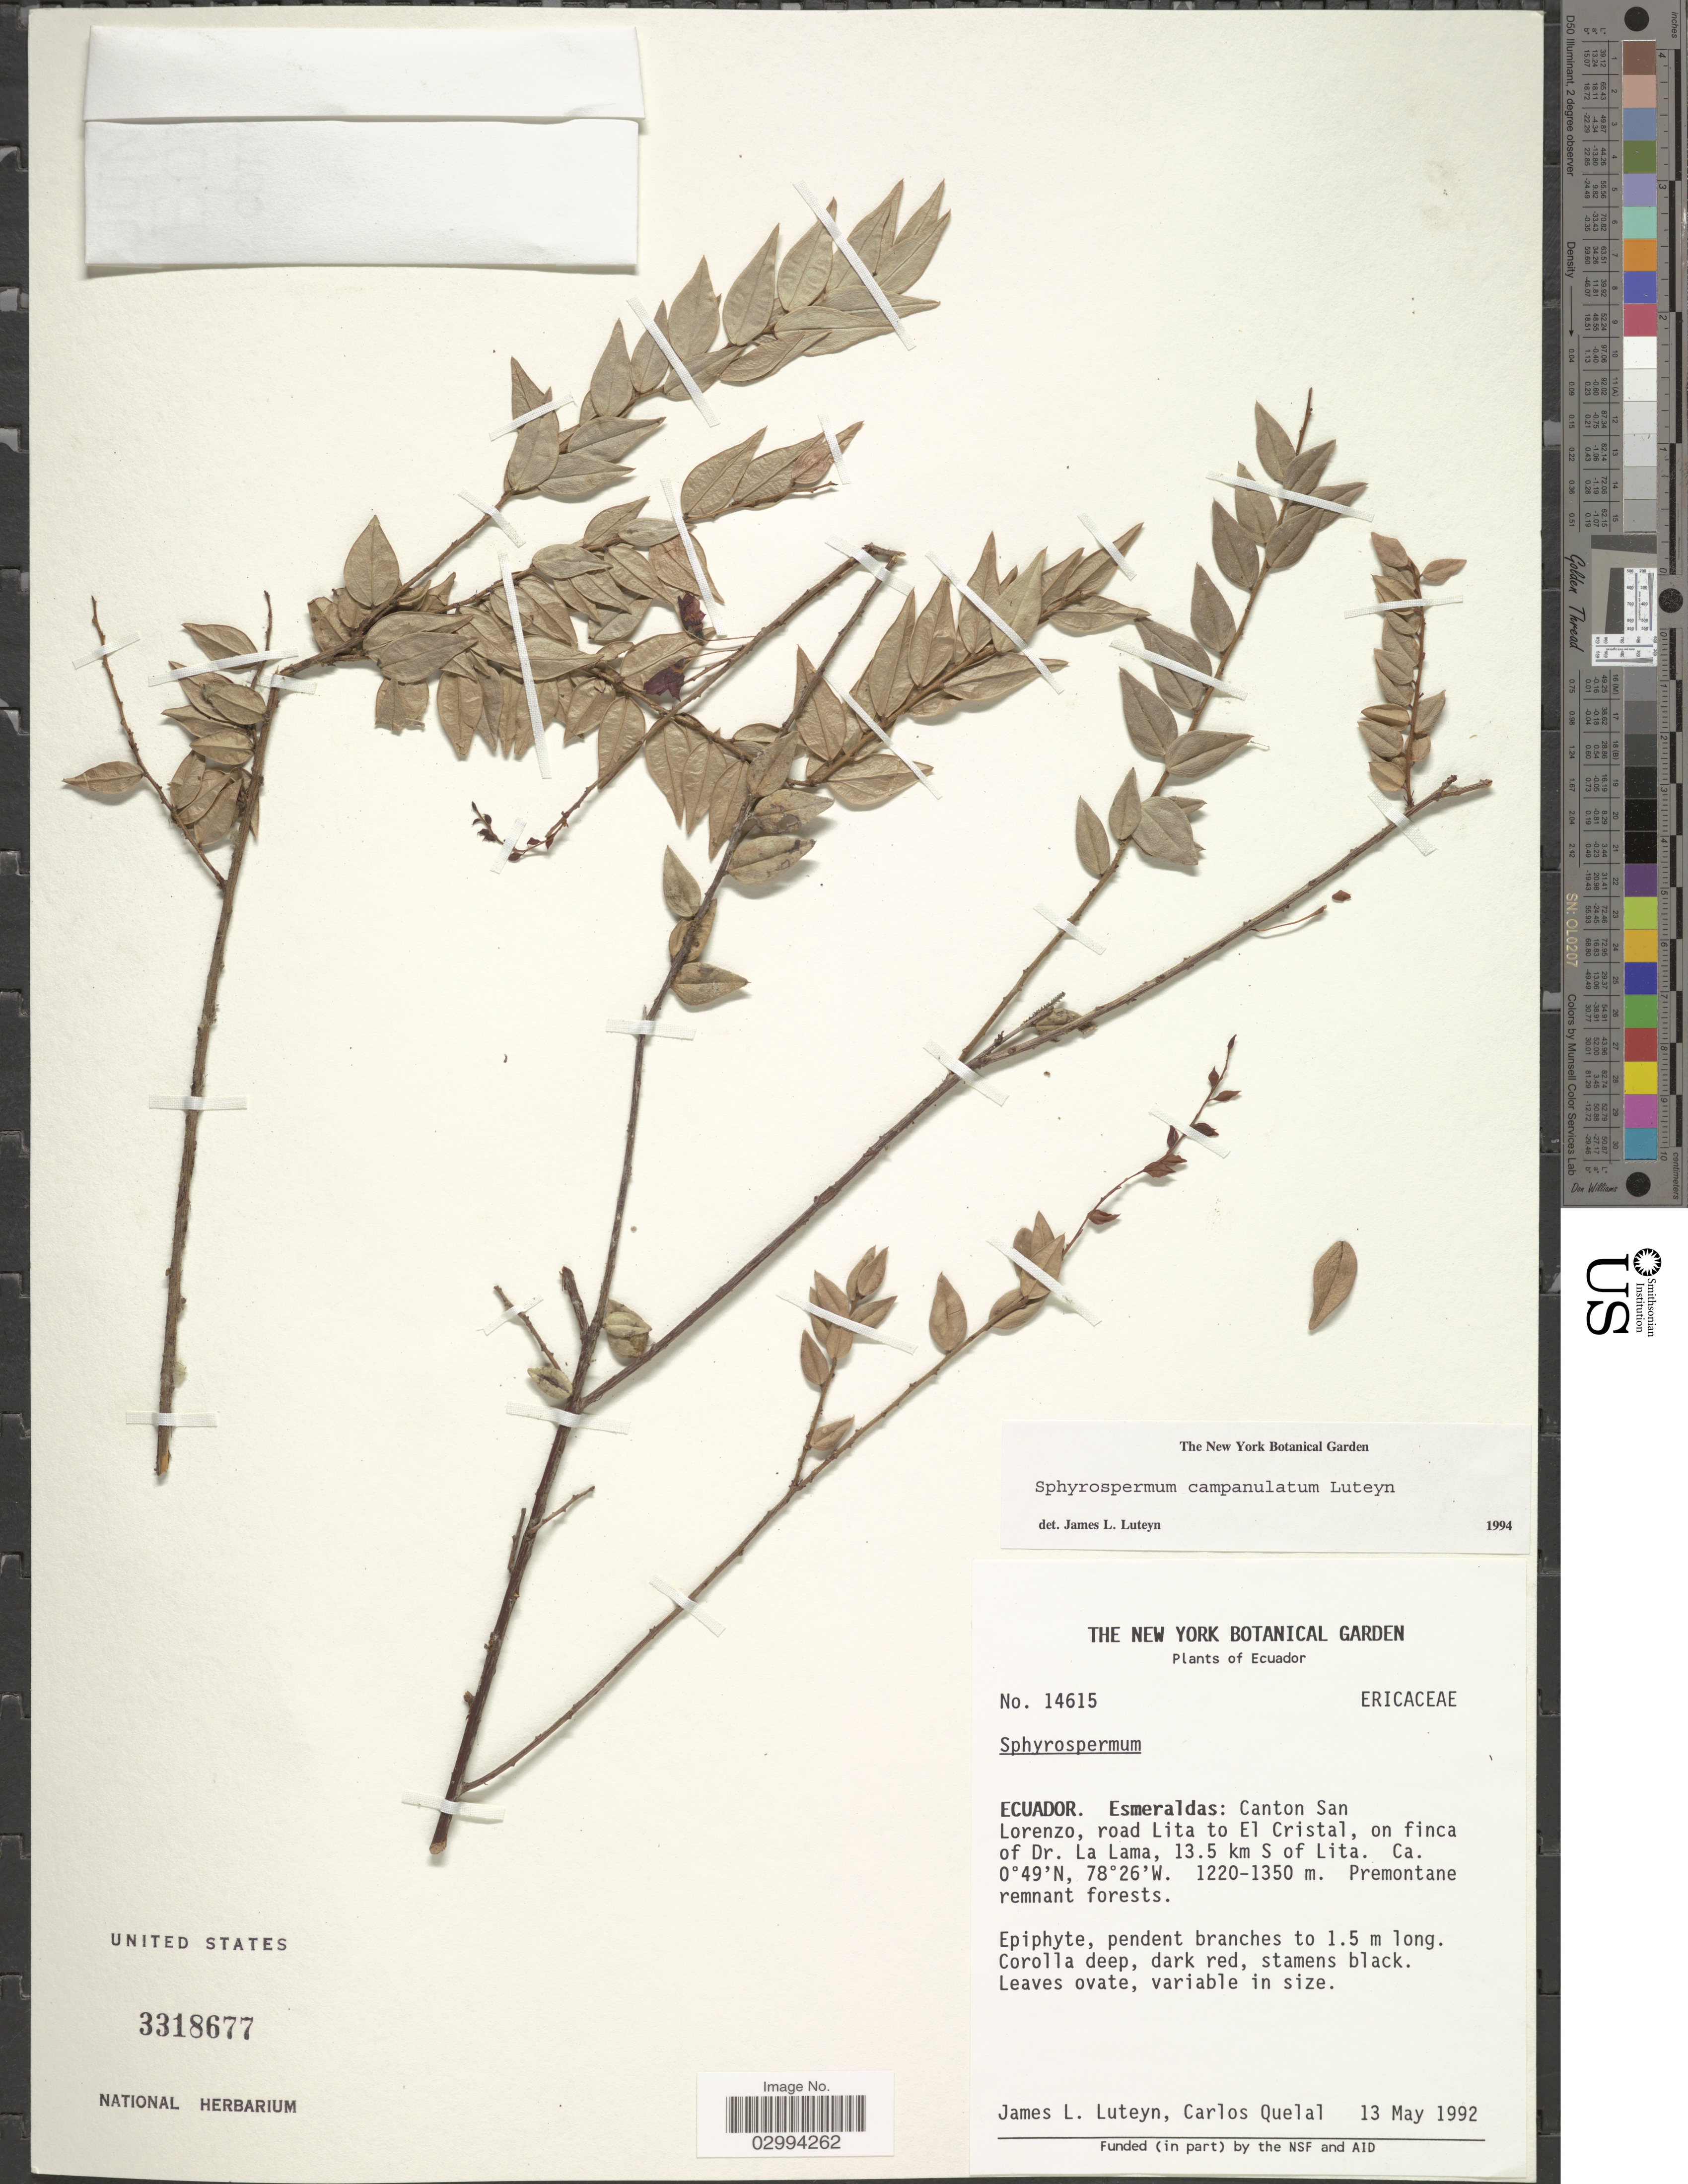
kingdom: Plantae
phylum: Tracheophyta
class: Magnoliopsida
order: Ericales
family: Ericaceae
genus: Sphyrospermum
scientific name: Sphyrospermum campanulatum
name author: Luteyn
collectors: J. Luteyn & C. Quelal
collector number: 14615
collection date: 1992-05-13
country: Ecuador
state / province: Esmeraldas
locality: Canton San Lorenzo, road Lita to El Cristal, on finca of Dr. La Lama, 13.5 km S of Lita.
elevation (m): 1220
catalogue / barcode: US 3318677